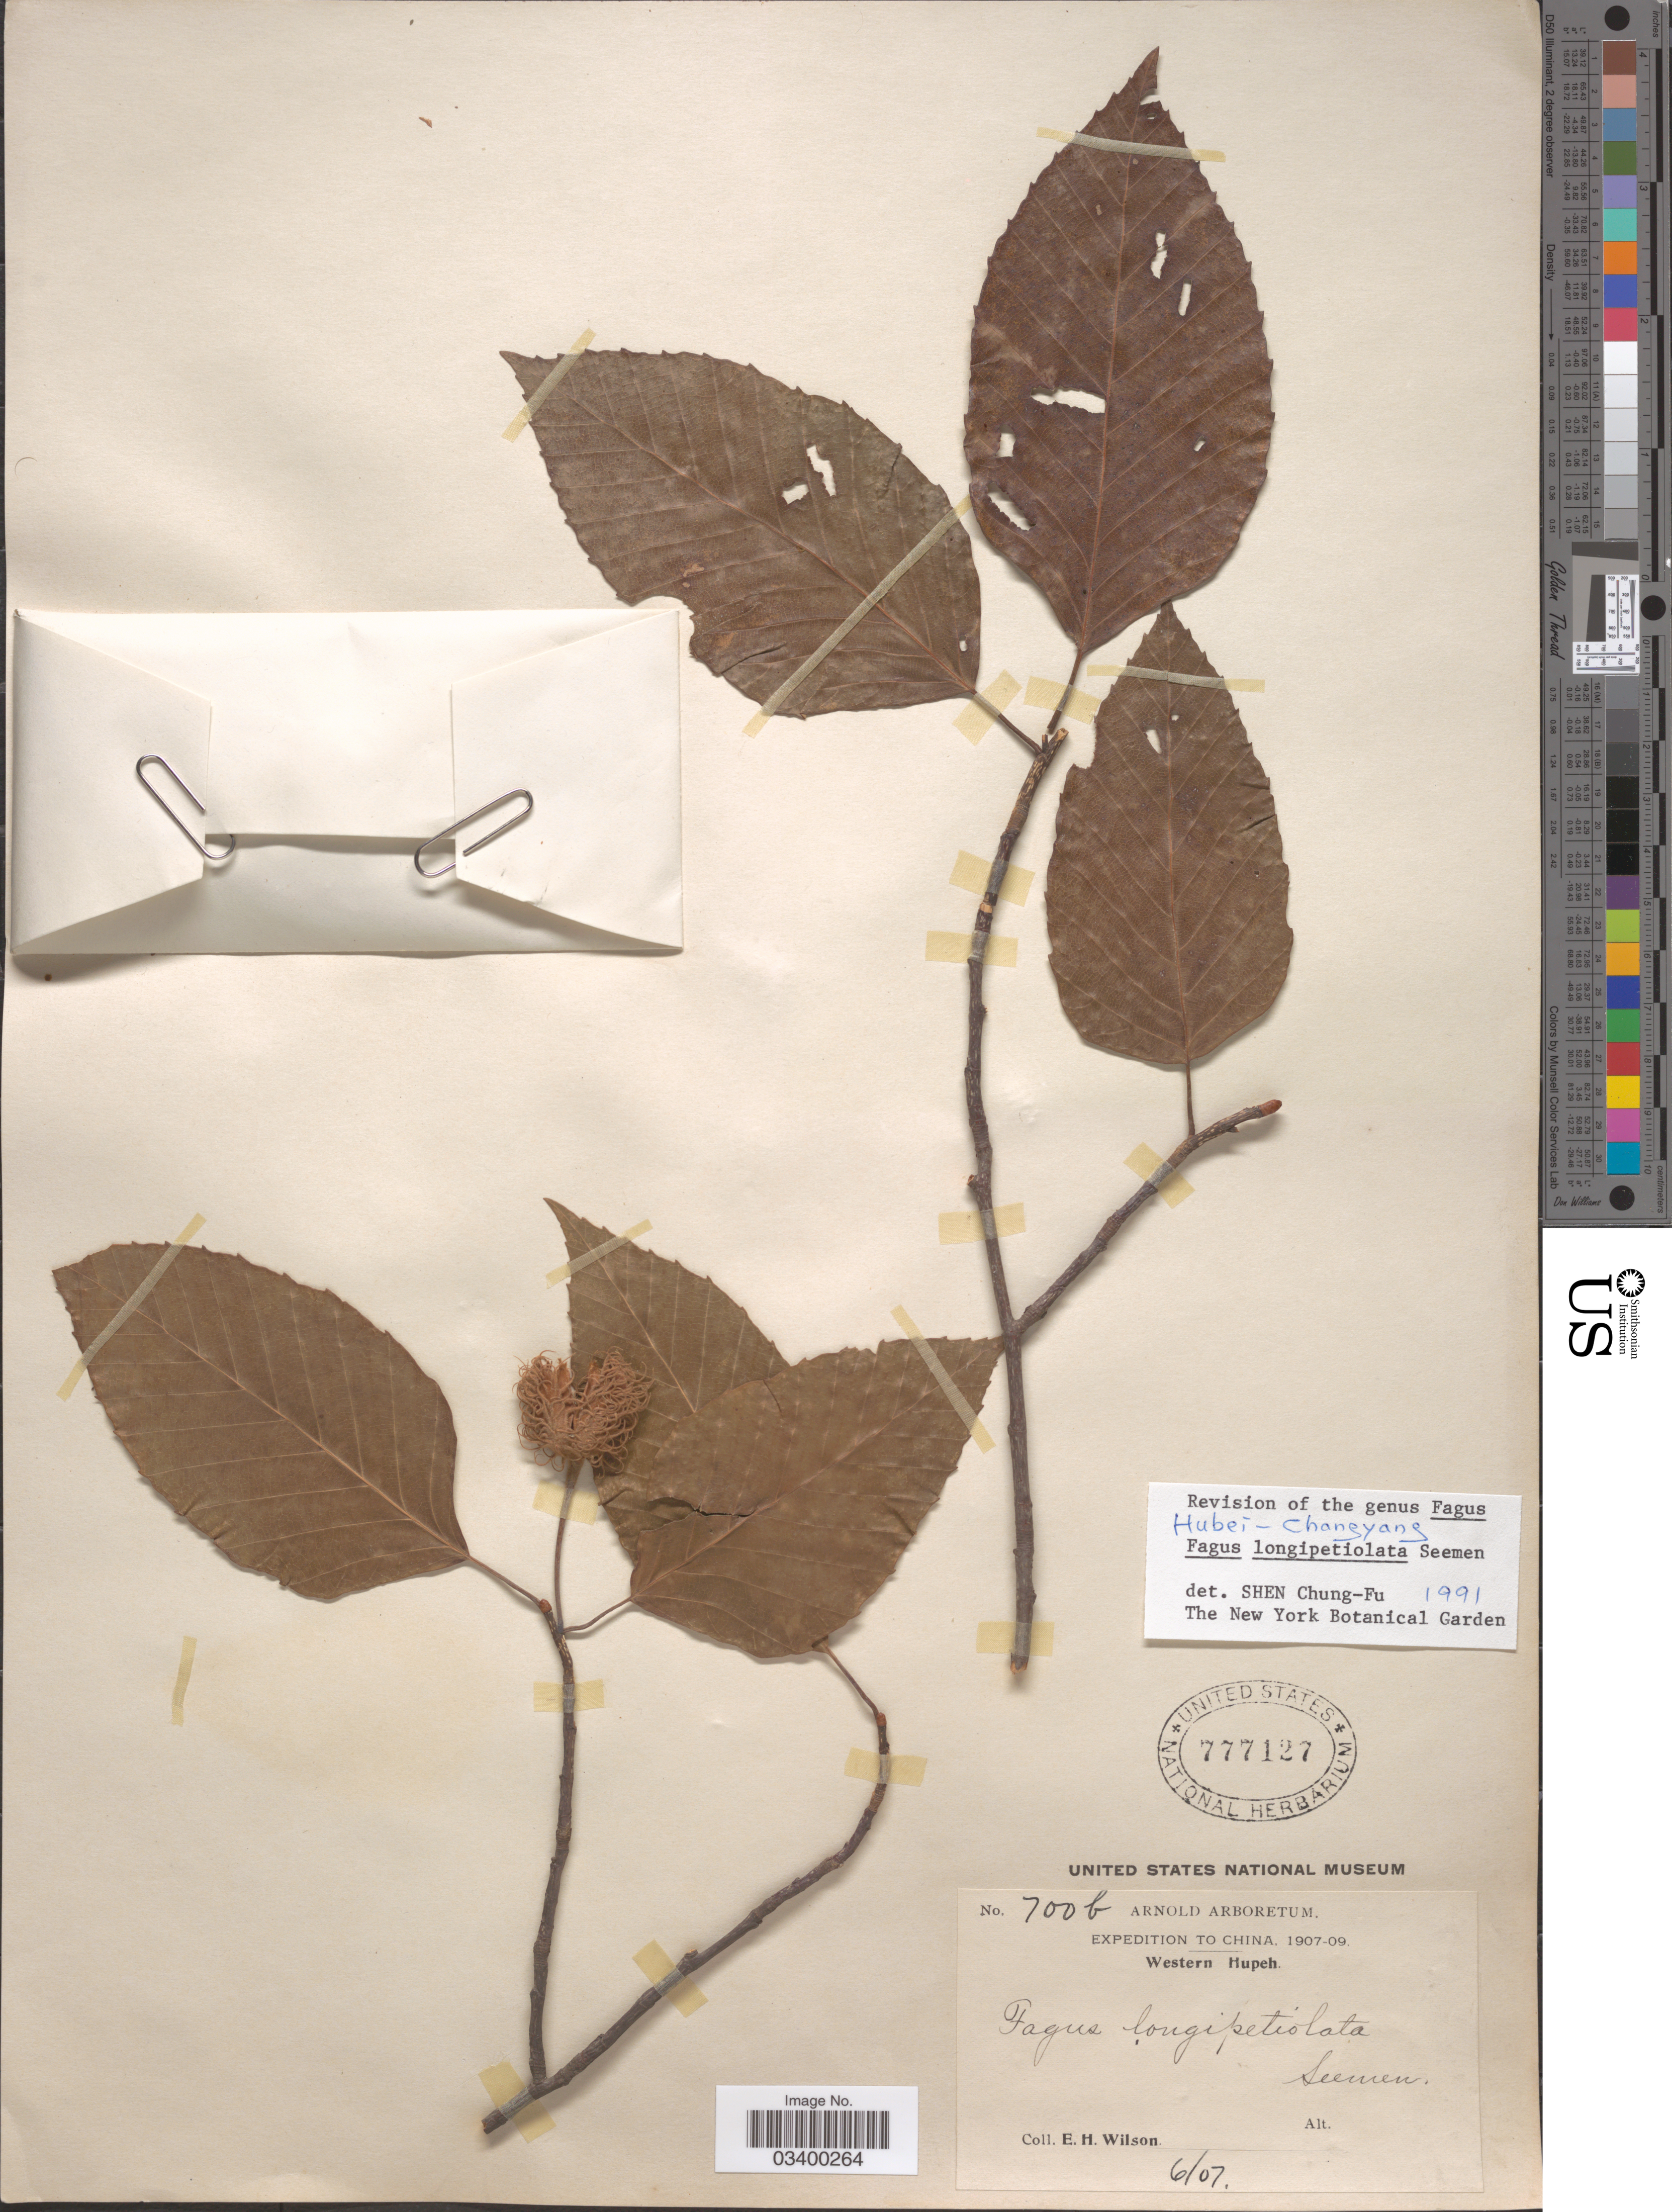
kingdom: Plantae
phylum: Tracheophyta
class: Magnoliopsida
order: Fagales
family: Fagaceae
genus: Fagus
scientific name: Fagus longipetiolata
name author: Seemen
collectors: E. Wilson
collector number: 700b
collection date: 1907-06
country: China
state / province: Hubei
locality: Western Hupeh.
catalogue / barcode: US 777127